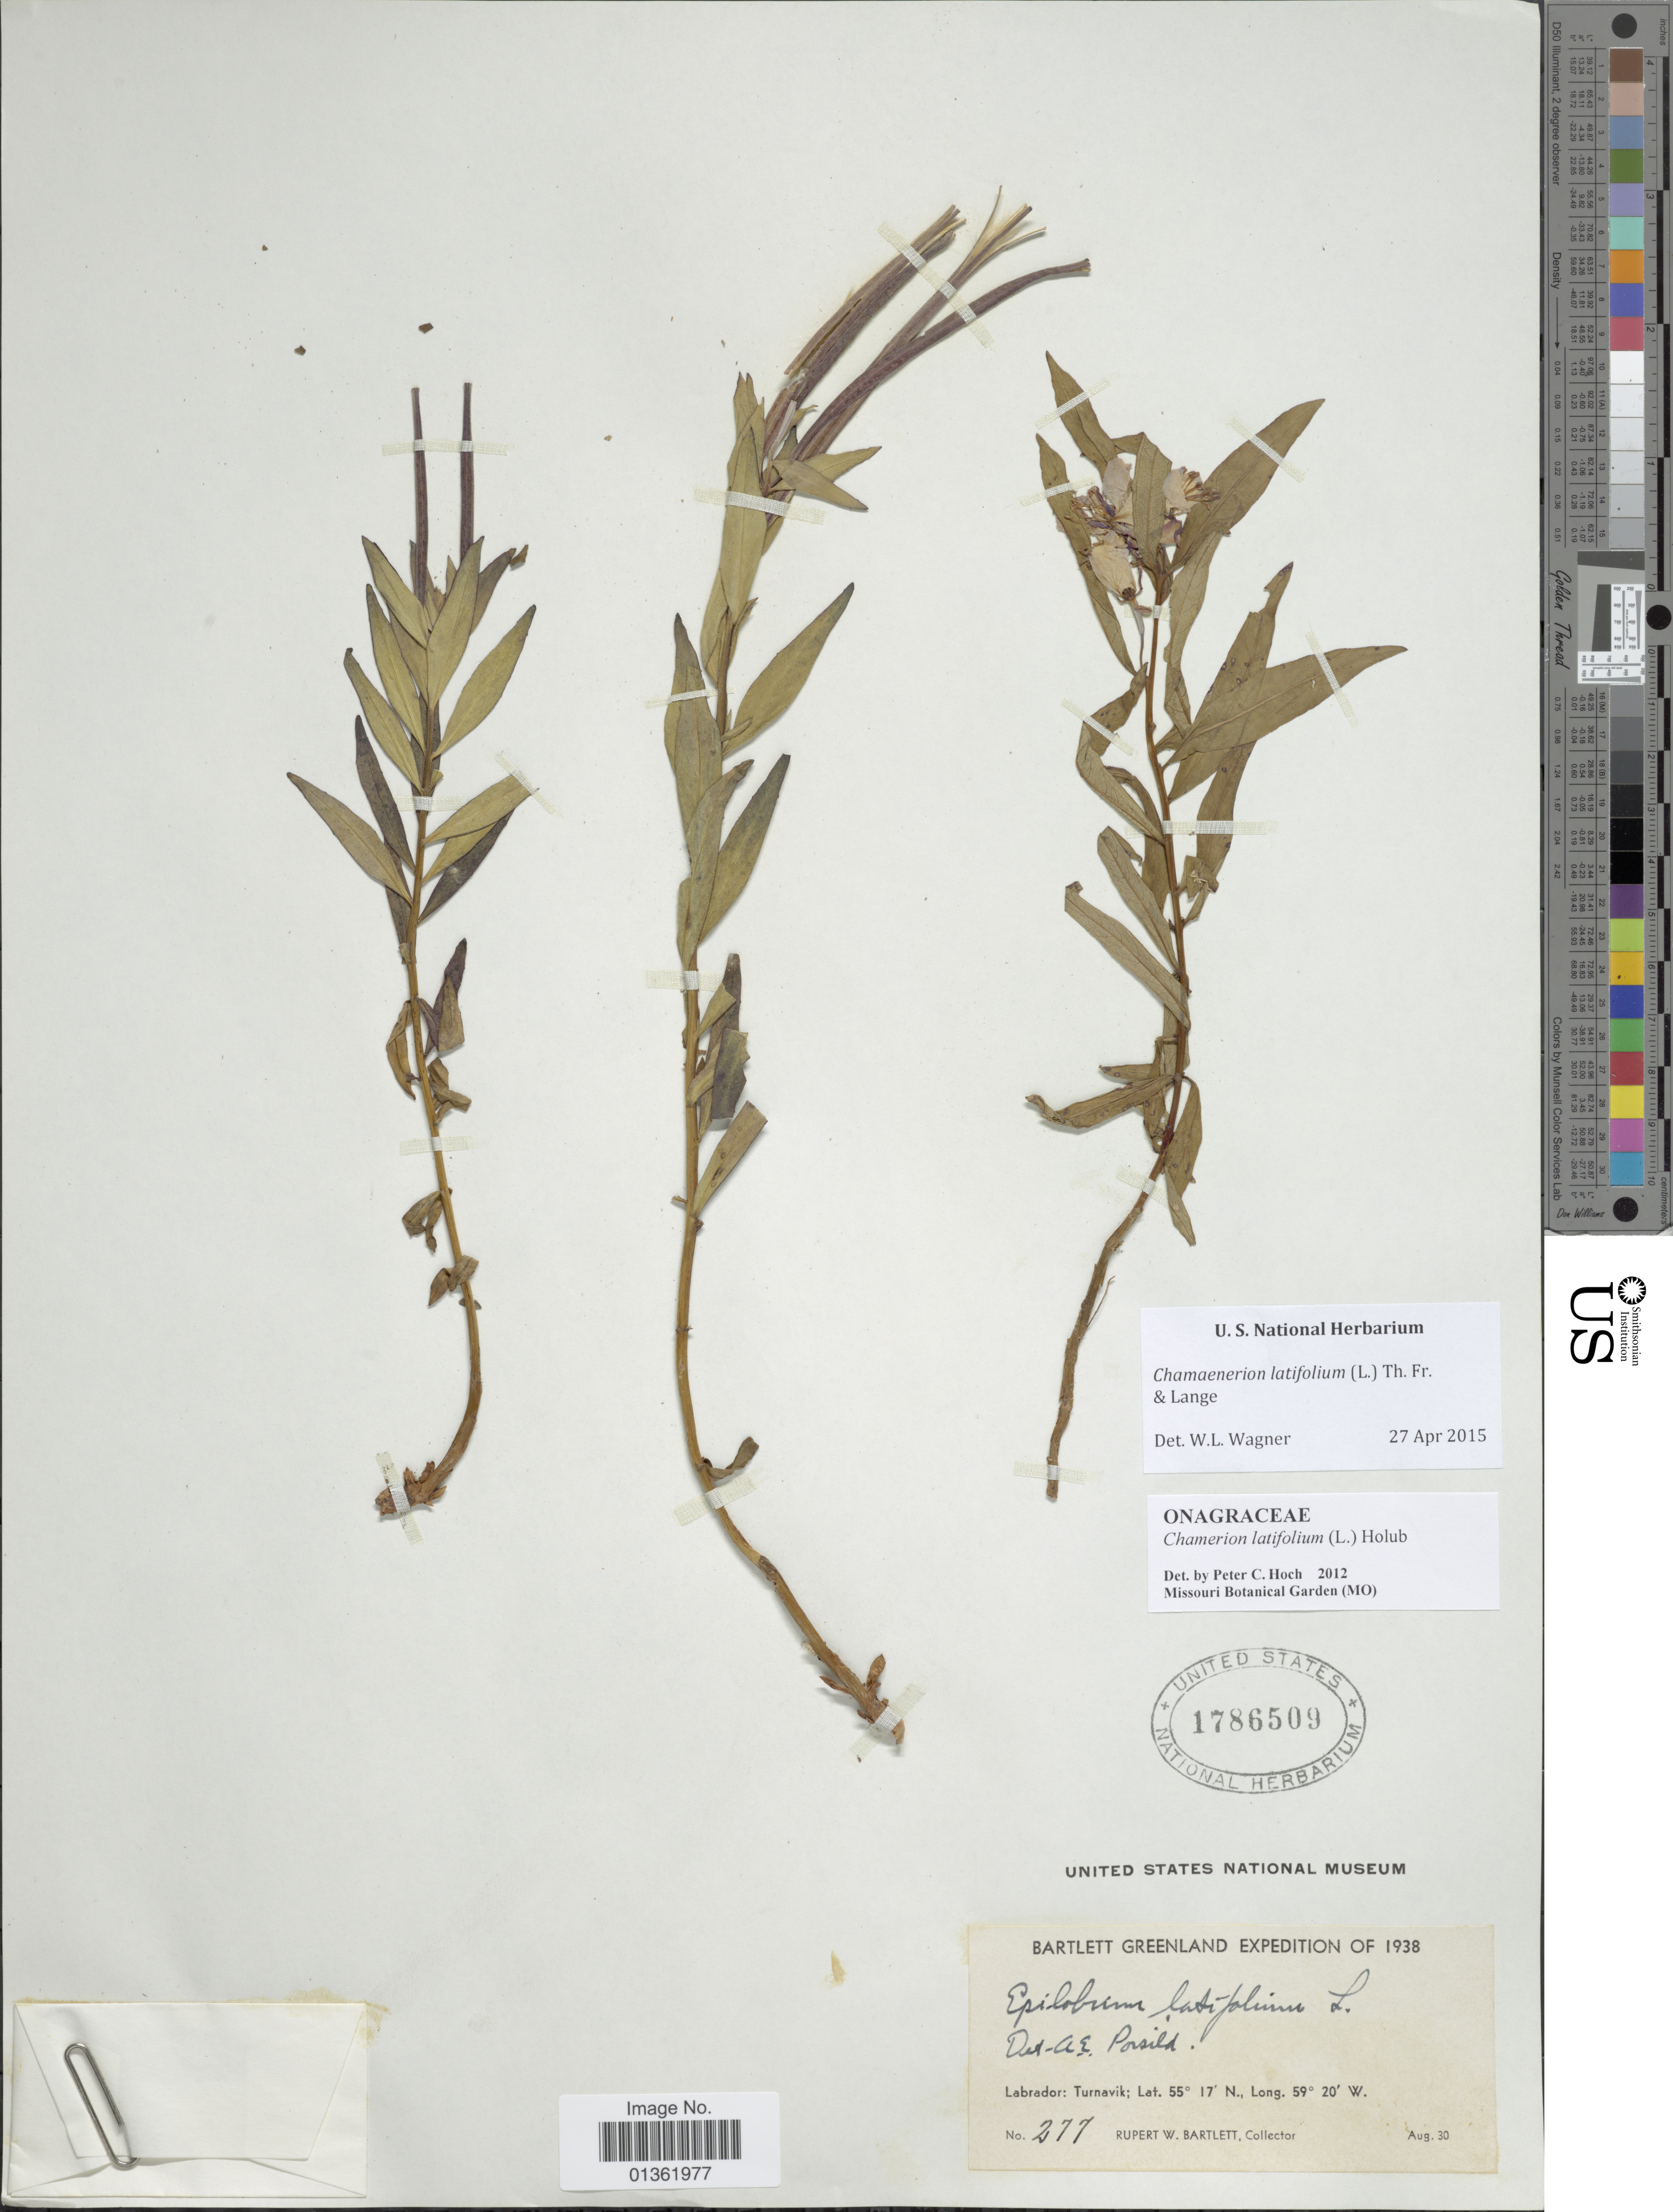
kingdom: Plantae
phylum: Tracheophyta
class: Magnoliopsida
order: Myrtales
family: Onagraceae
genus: Chamaenerion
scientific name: Chamaenerion latifolium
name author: (L.) Th. Fr. & Lange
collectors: R. W. Bartlett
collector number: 277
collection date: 1938-08-30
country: Canada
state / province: Newfoundland and Labrador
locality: Labrador: Turnavik.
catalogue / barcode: US 1786509